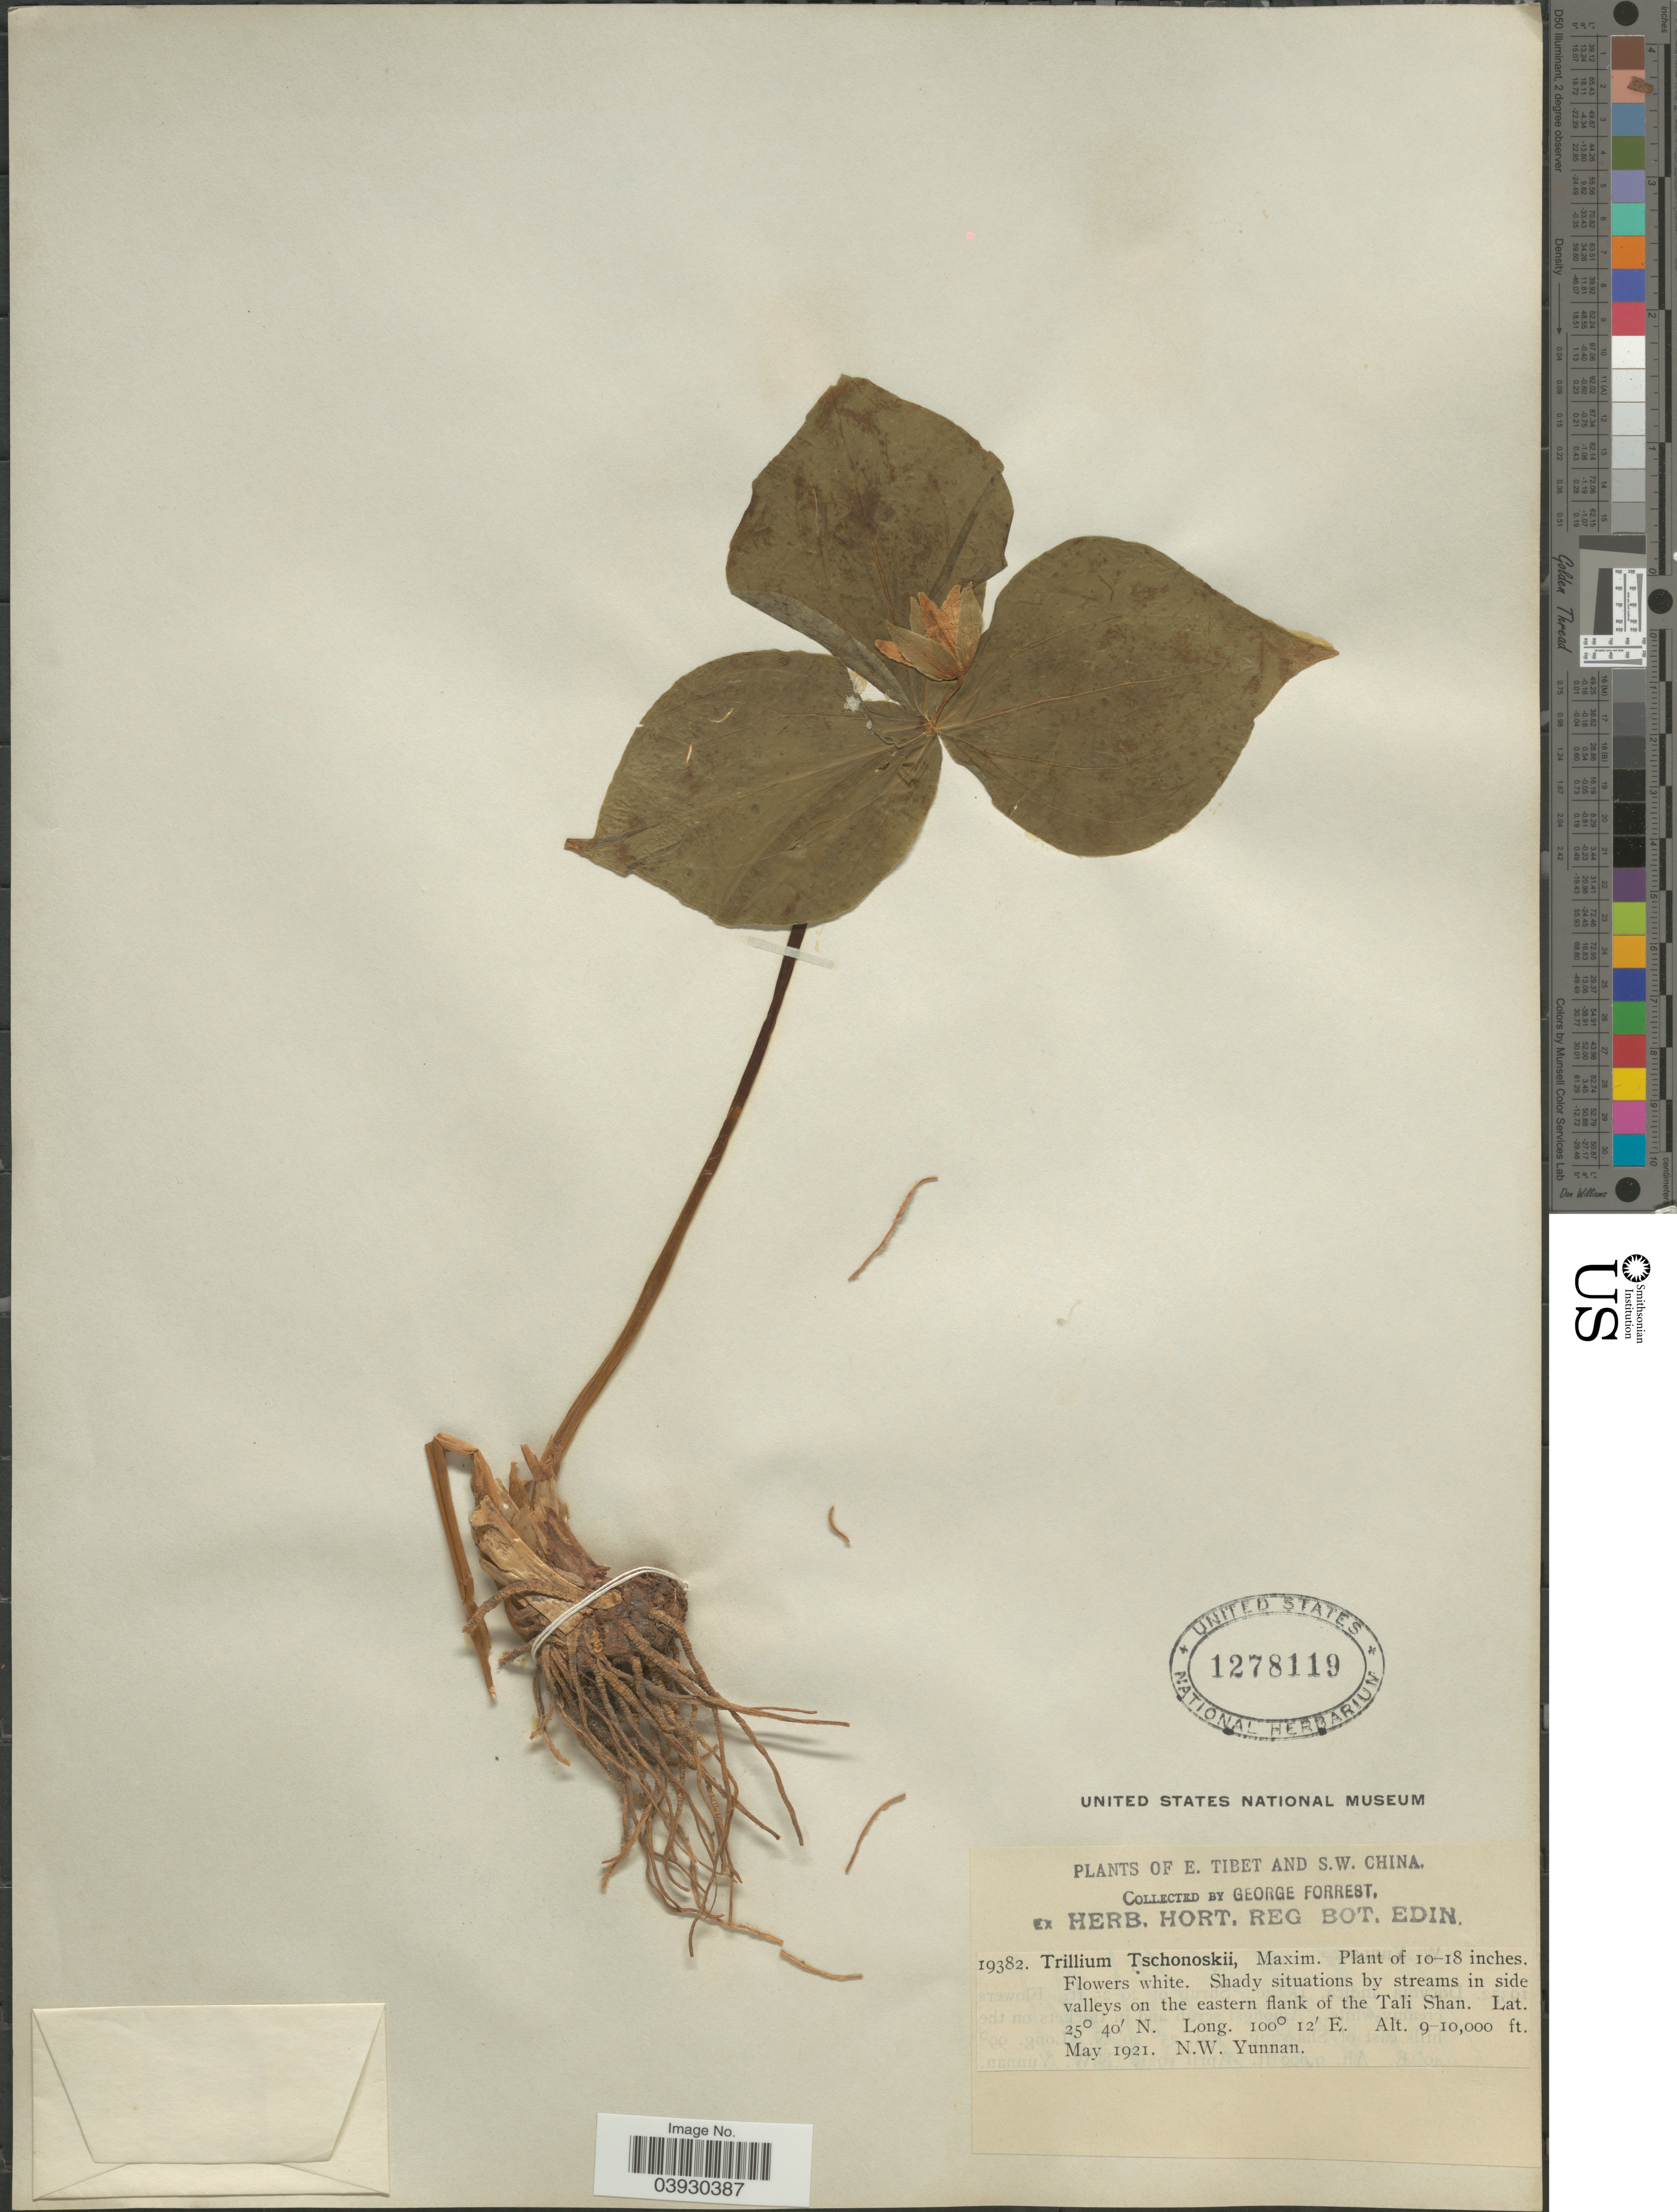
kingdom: Plantae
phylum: Tracheophyta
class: Liliopsida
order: Liliales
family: Melanthiaceae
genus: Trillium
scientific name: Trillium tschonoskii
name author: Maxim.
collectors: G. Forrest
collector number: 19382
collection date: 1921-05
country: China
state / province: Yunnan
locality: S.W. China. N.W. Yunnan. By streams ub side valleys on the eastern flank of the Tali Shan.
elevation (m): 2743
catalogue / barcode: US 1278119